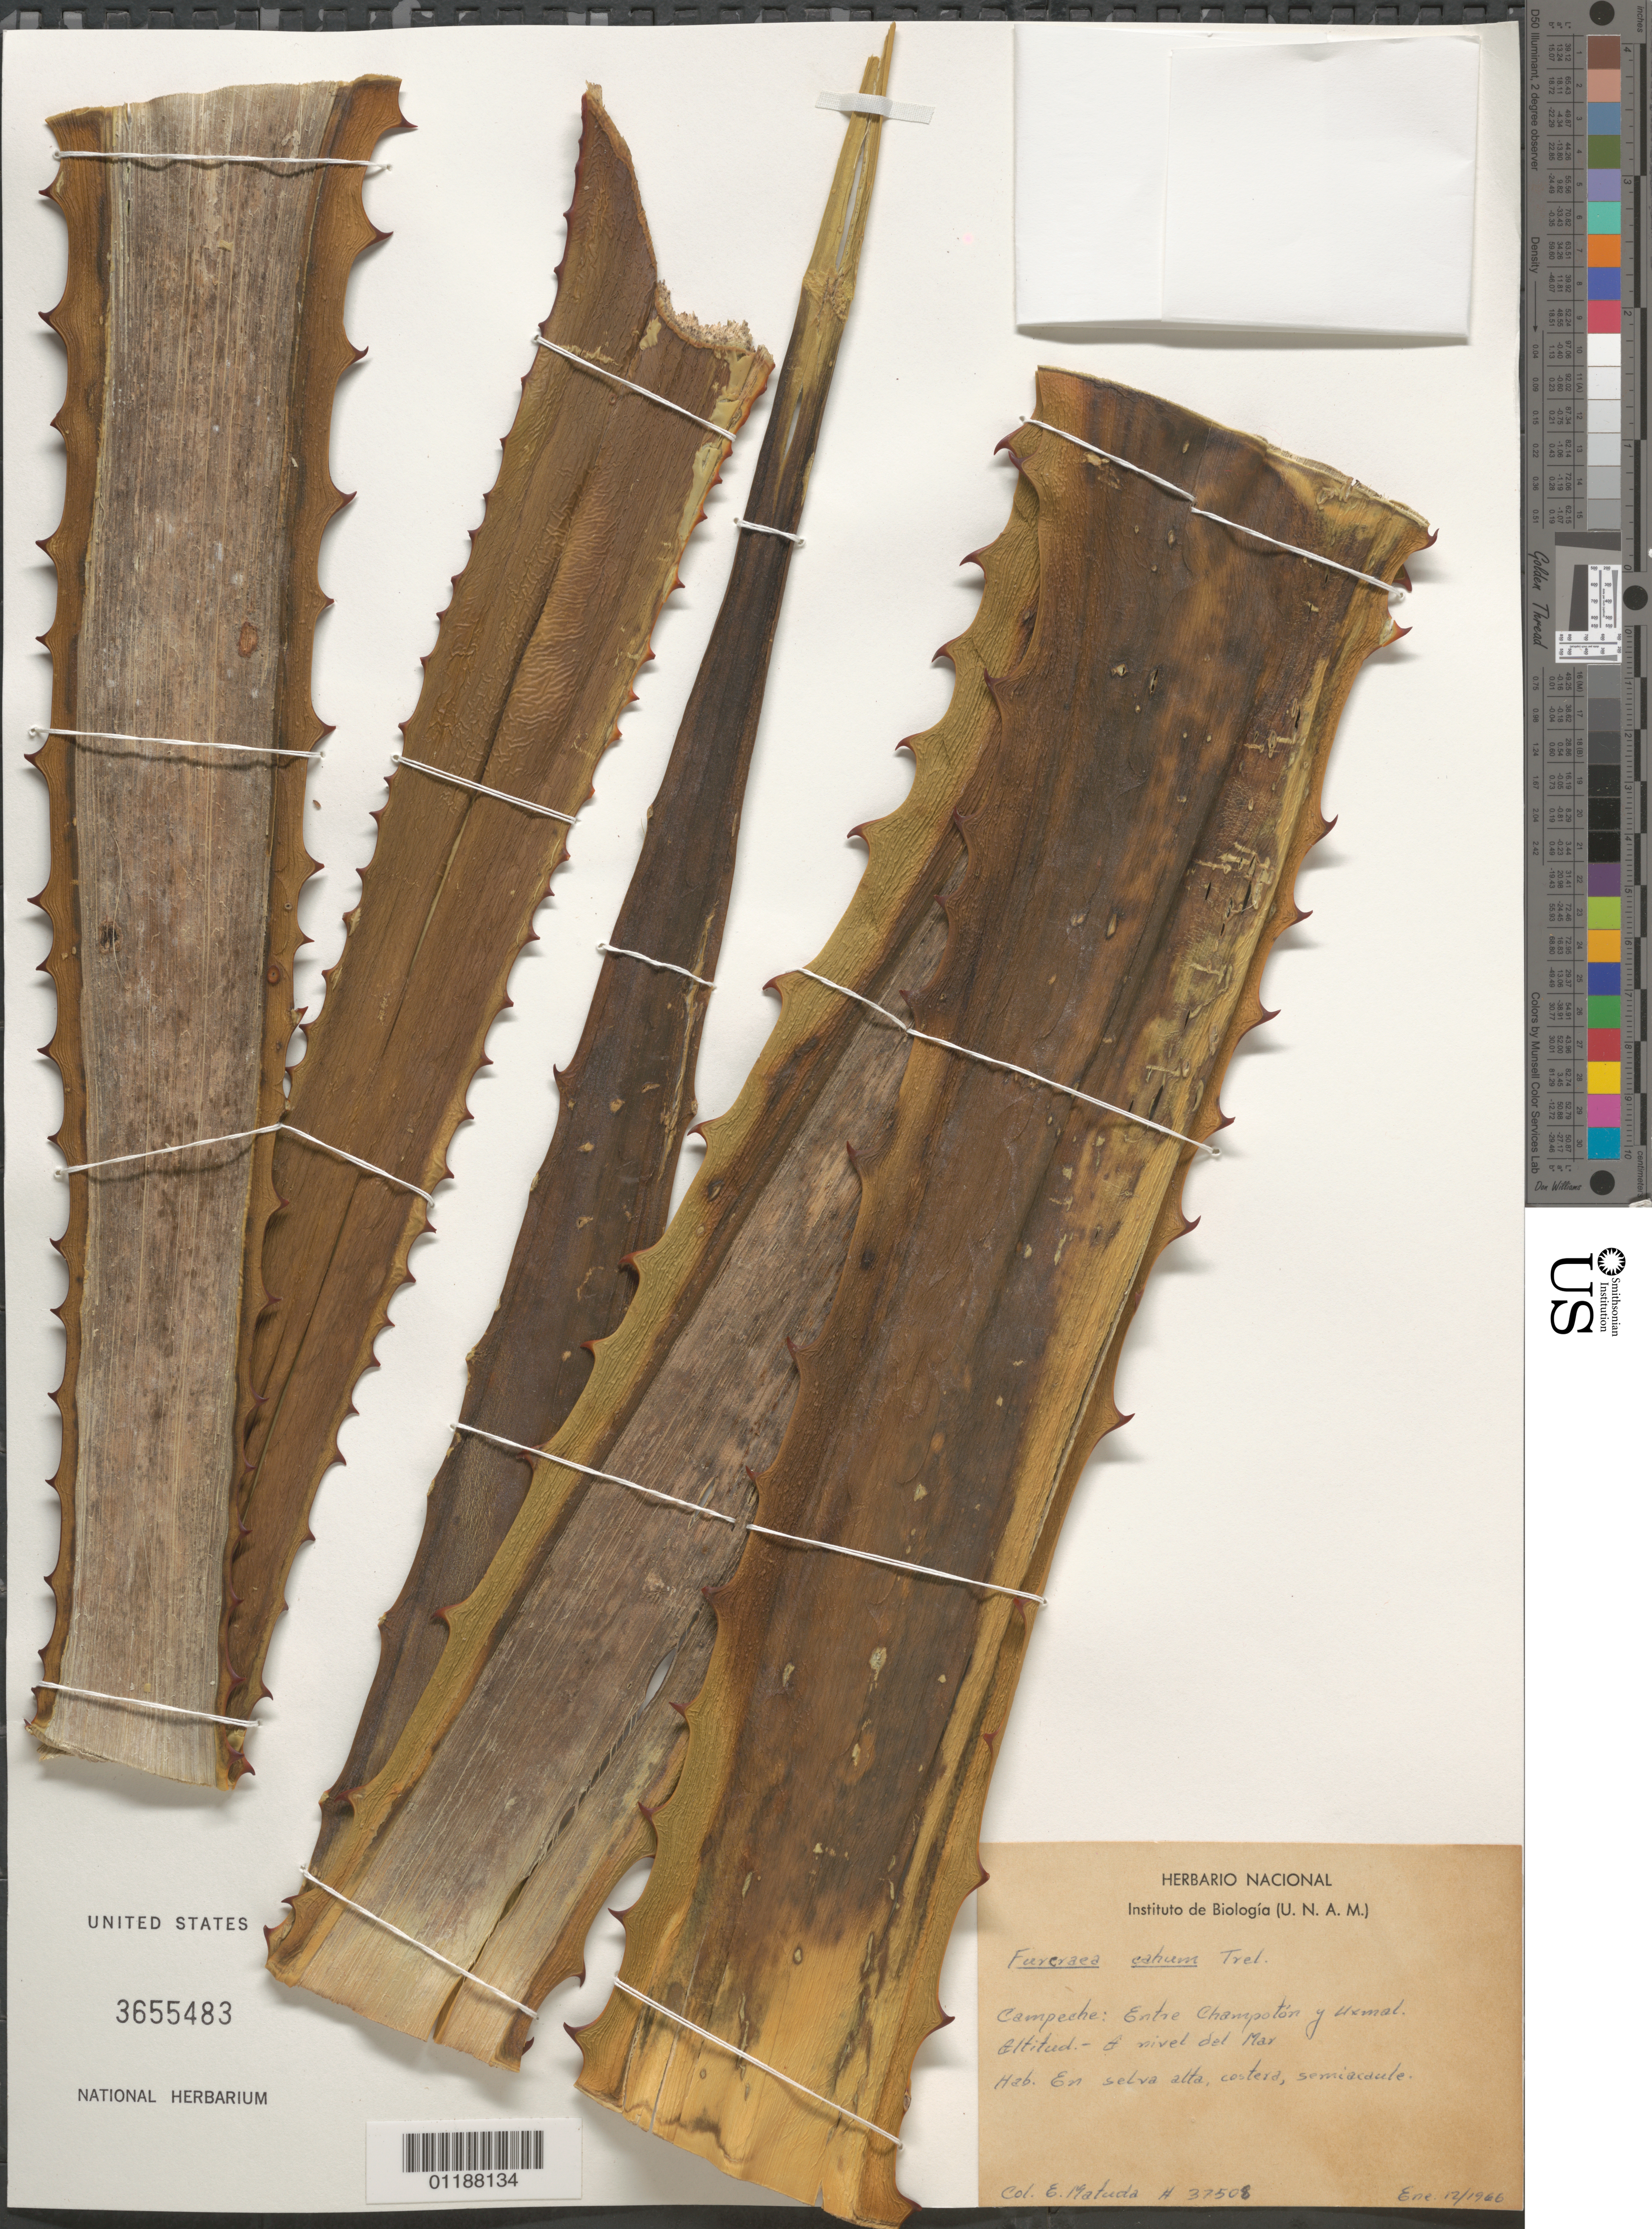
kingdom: Plantae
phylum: Tracheophyta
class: Liliopsida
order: Asparagales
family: Asparagaceae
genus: Furcraea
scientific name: Furcraea cahum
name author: Trel.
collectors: E. Matuda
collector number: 37508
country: Mexico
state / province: Campeche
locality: Between Champoton and Hermal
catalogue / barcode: US 3655483